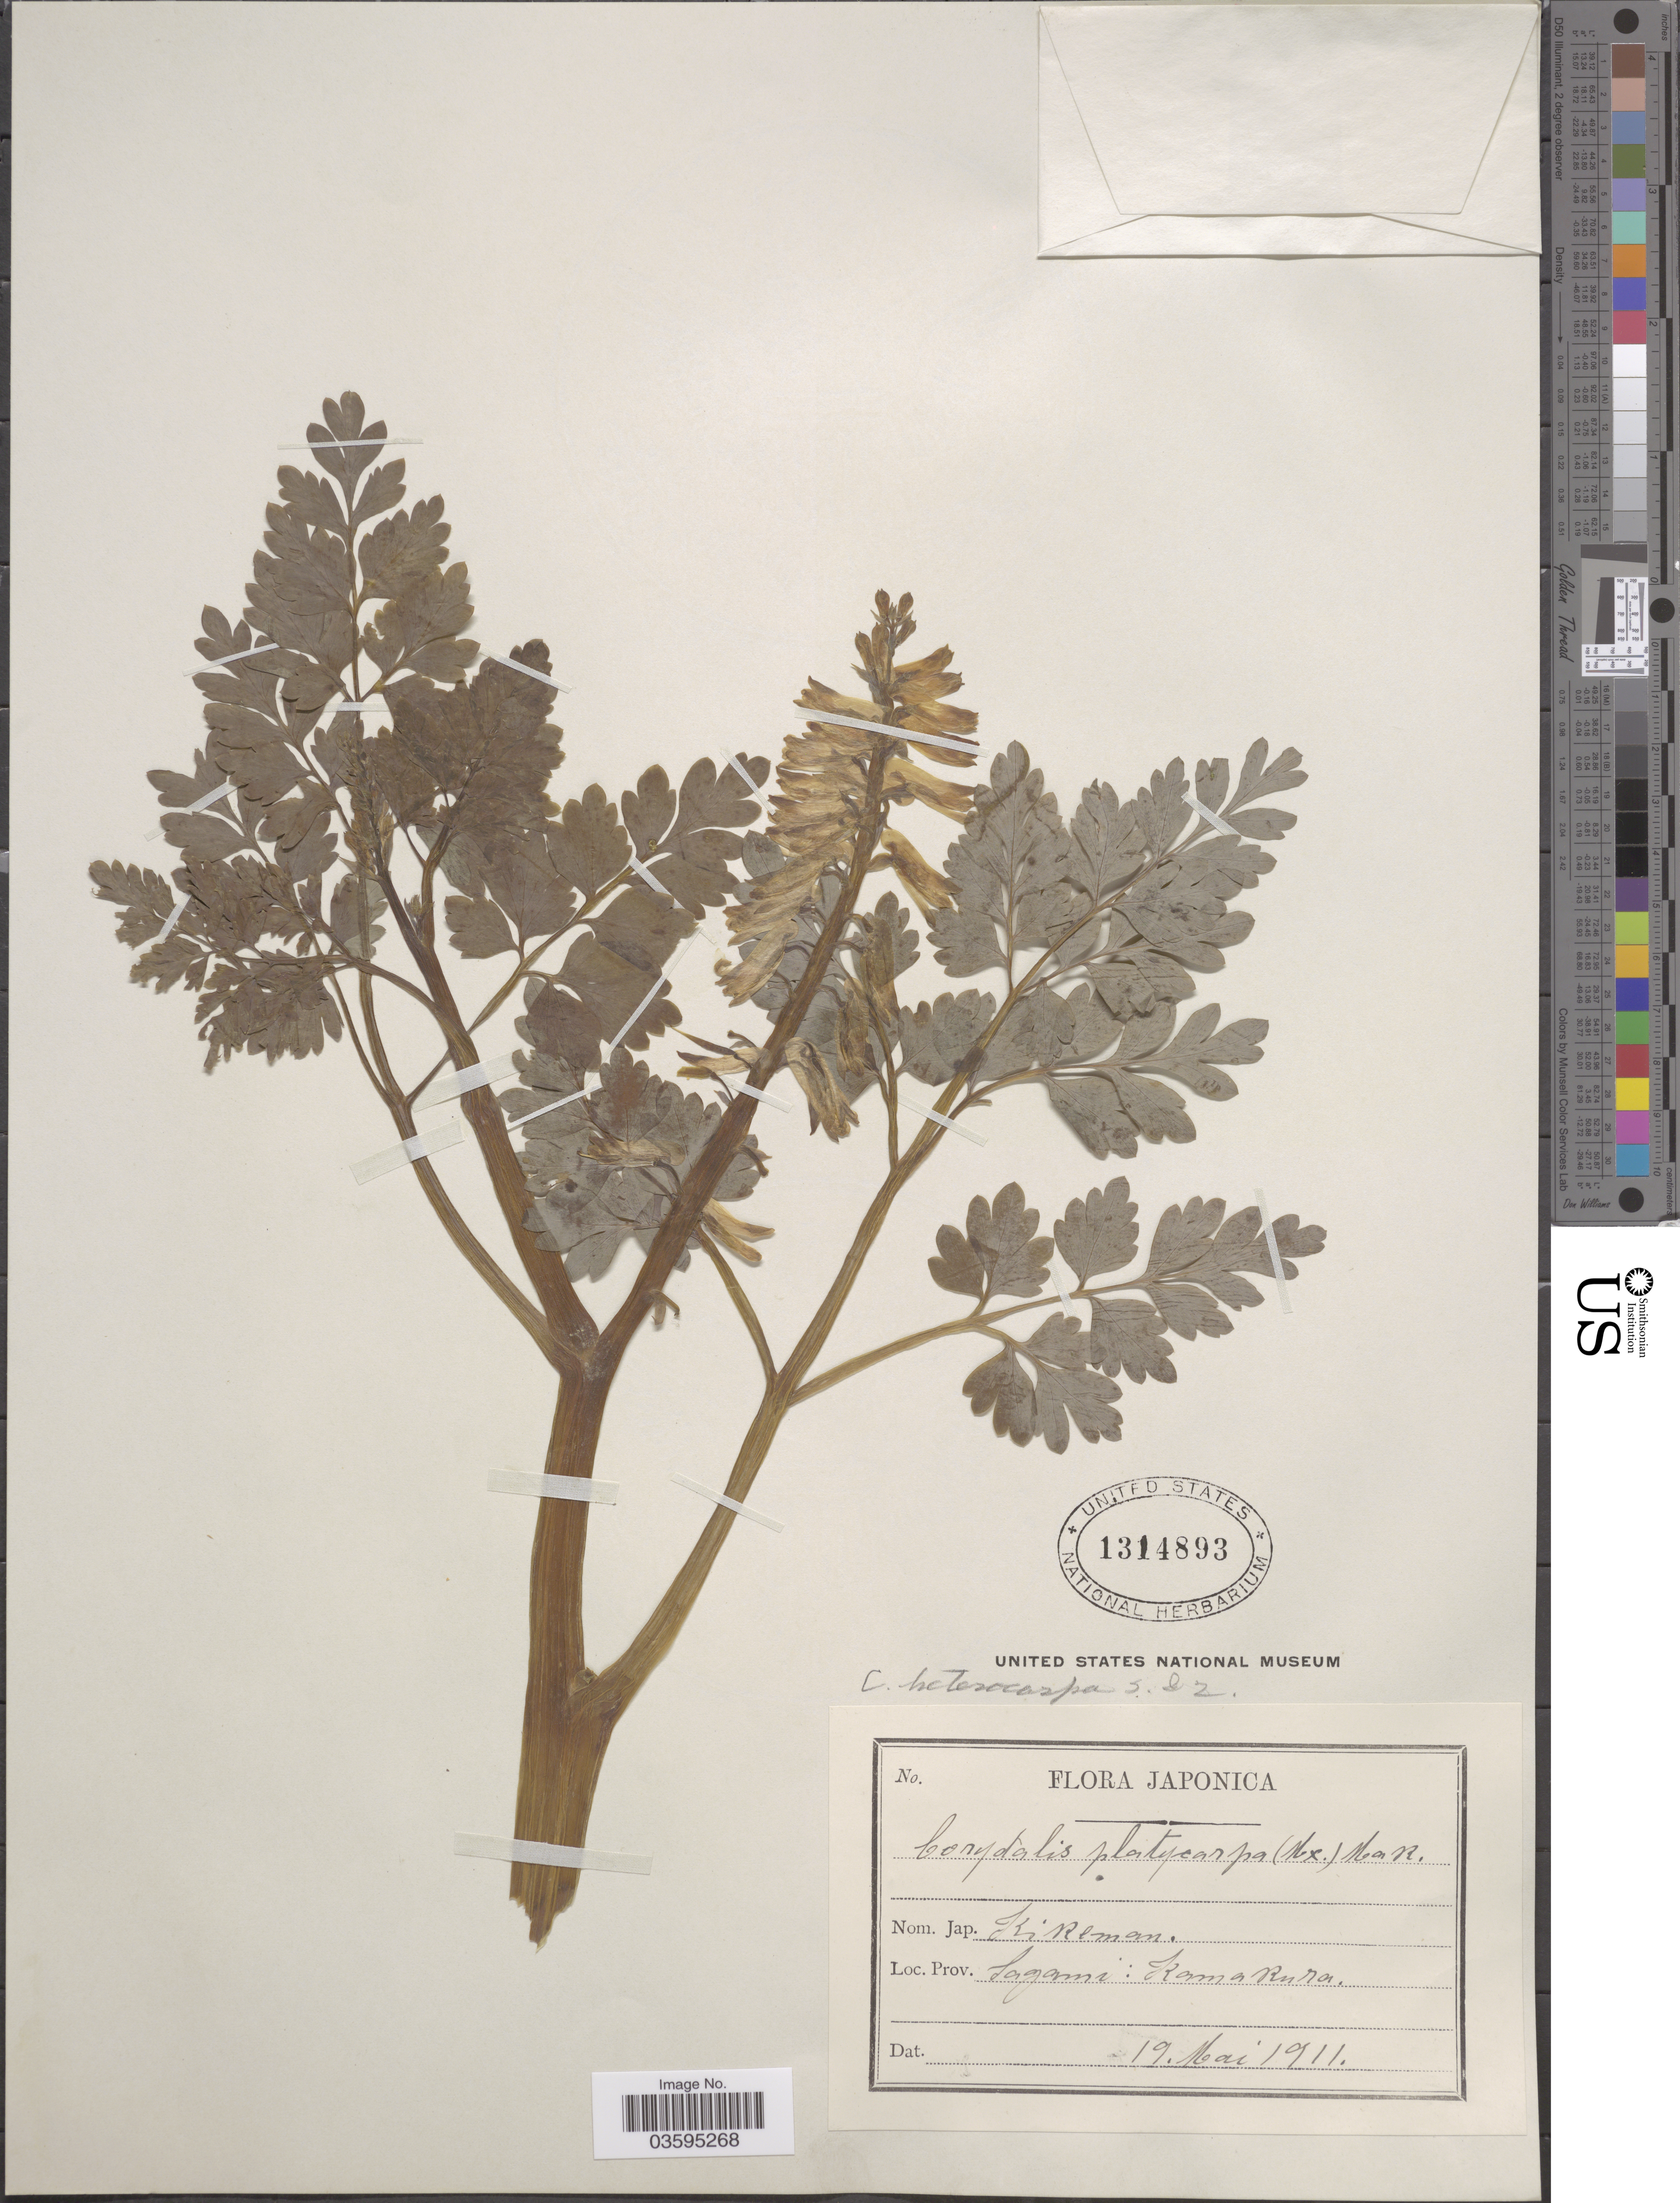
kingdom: Plantae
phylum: Tracheophyta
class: Magnoliopsida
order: Ranunculales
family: Papaveraceae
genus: Corydalis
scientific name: Corydalis heterocarpa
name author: Siebold & Zucc.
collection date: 1911-05-19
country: Japan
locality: Sagami: Kamakura.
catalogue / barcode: US 1314893